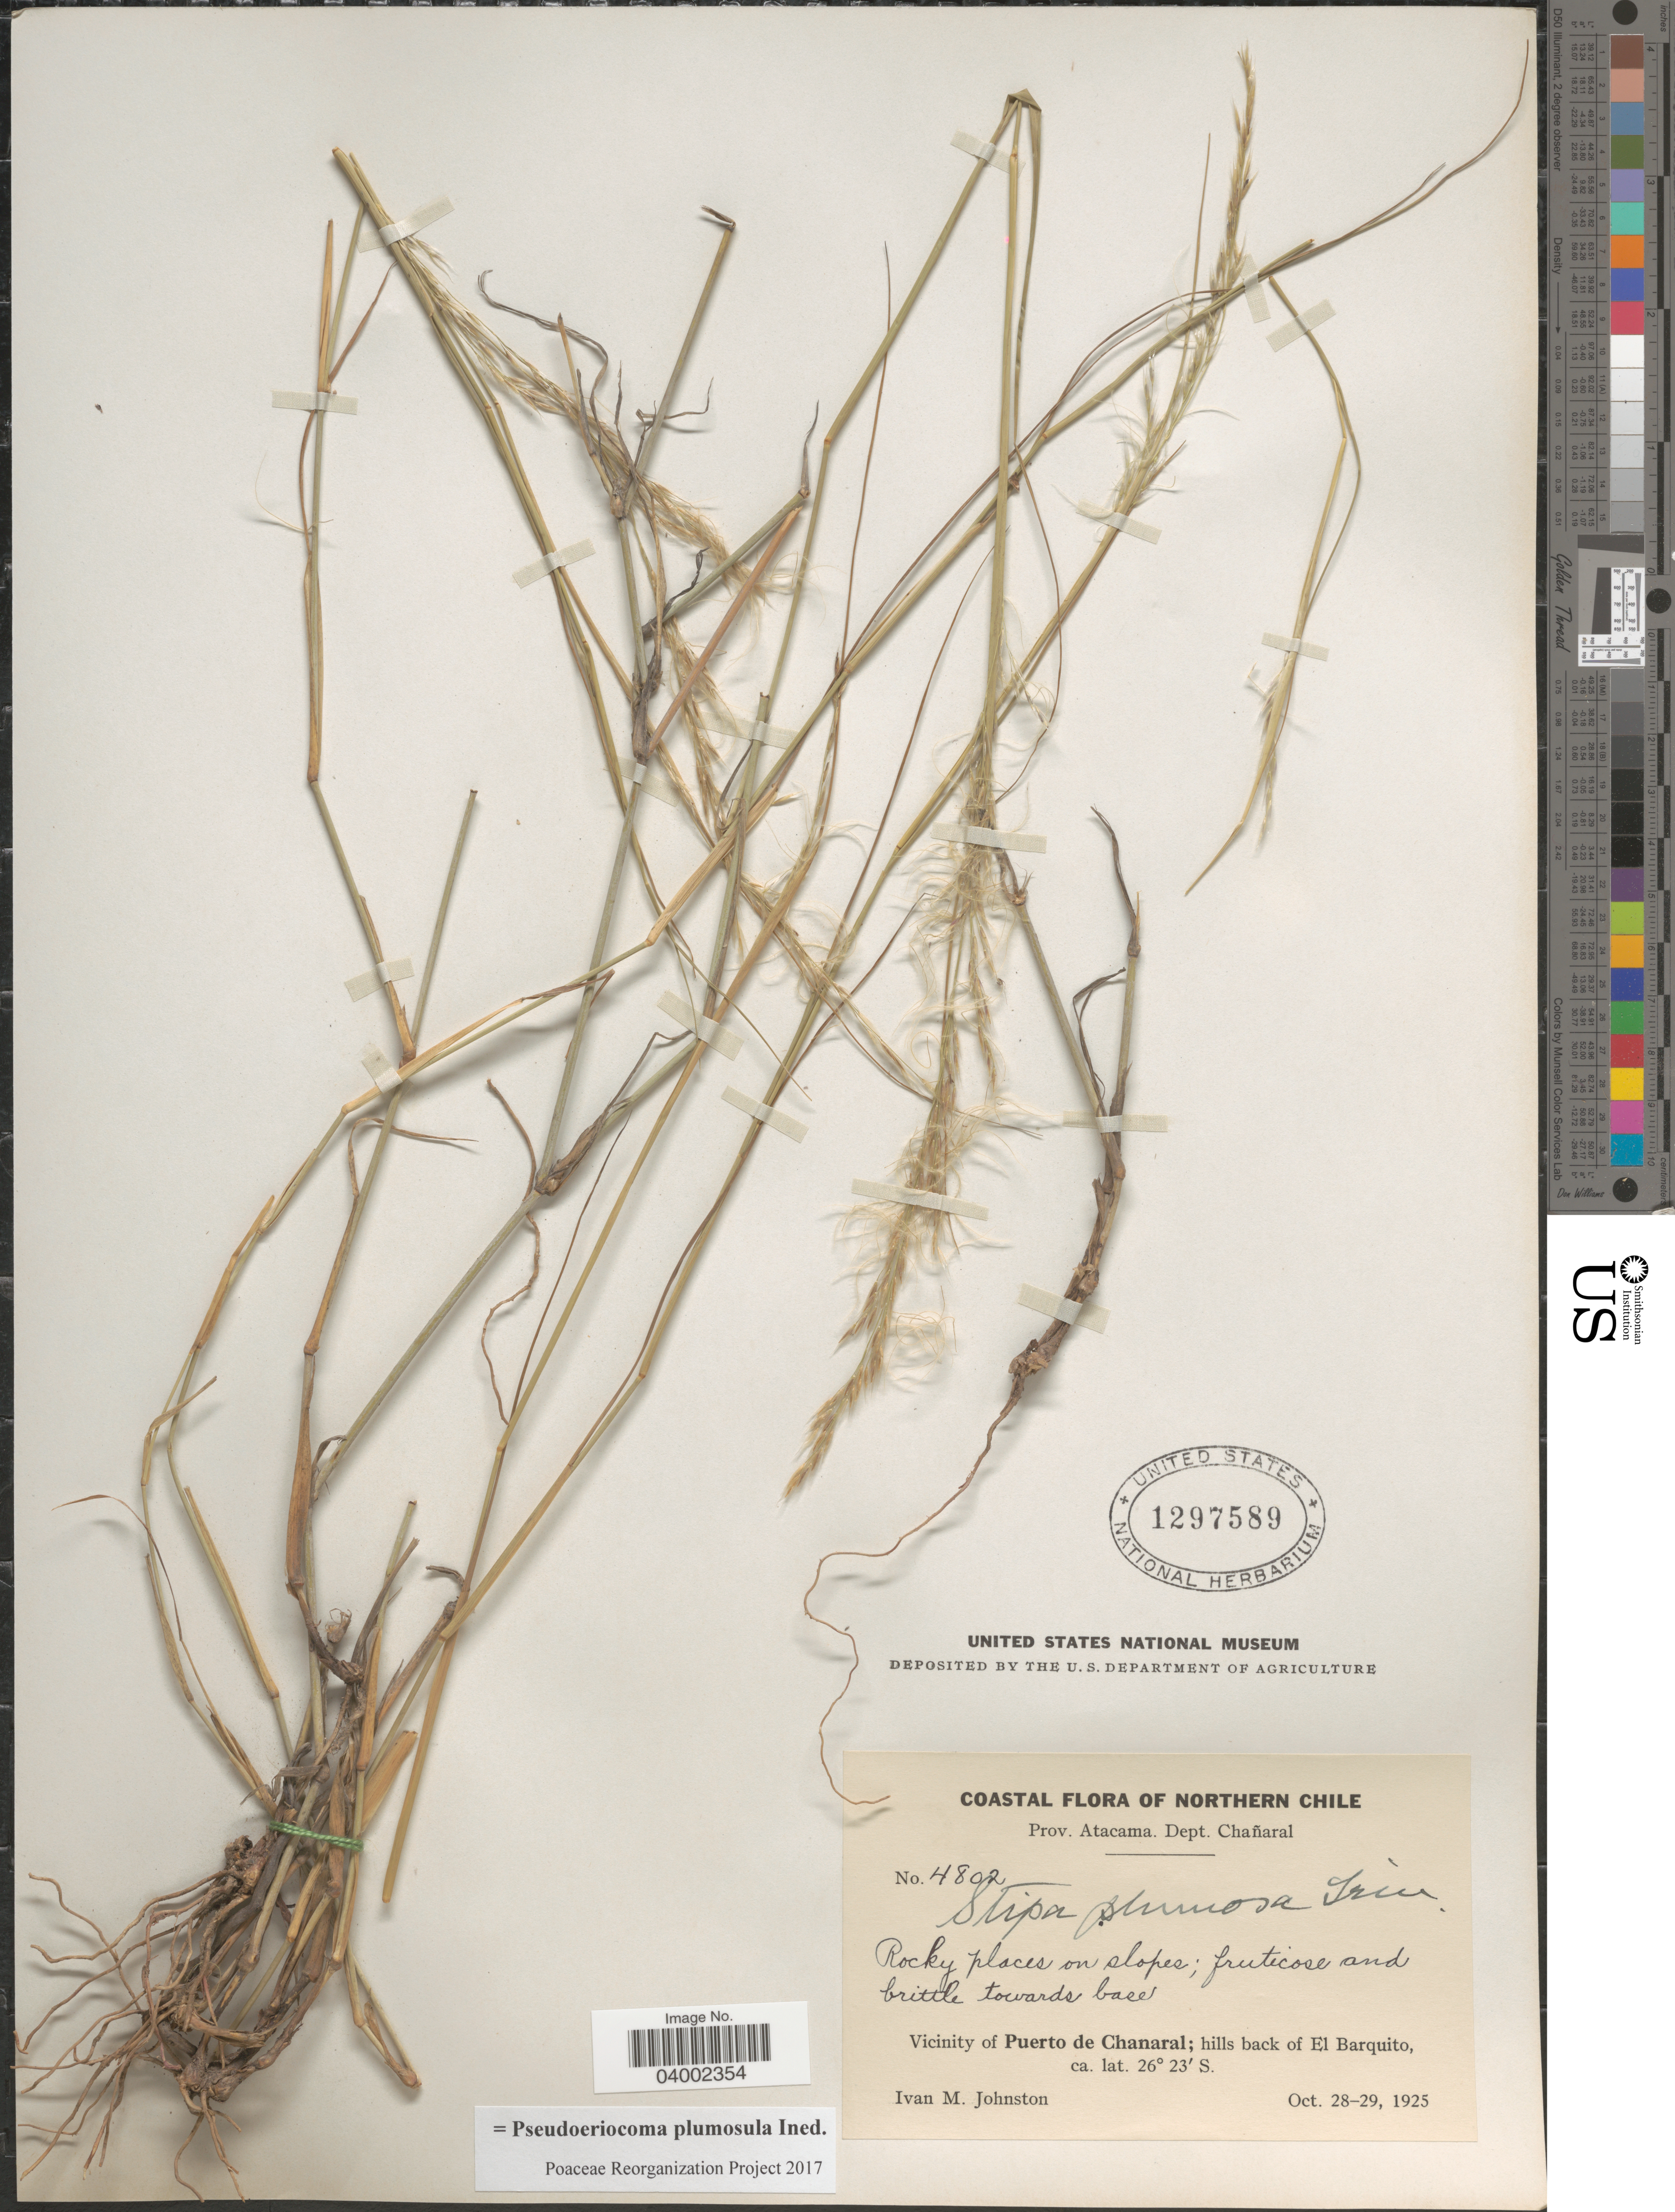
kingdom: Plantae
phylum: Tracheophyta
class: Liliopsida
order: Poales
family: Poaceae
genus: Pseudoeriocoma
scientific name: Pseudoeriocoma plumosula ined.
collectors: I.M. Johnston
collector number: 4802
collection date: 1925-10-28/1925-10-29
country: Chile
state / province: Atacama (III)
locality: Northern Chile. Dept. Chañaral. Vicinity of Puerto de Chanaral; hills back of El Barquito.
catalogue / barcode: US 1297589